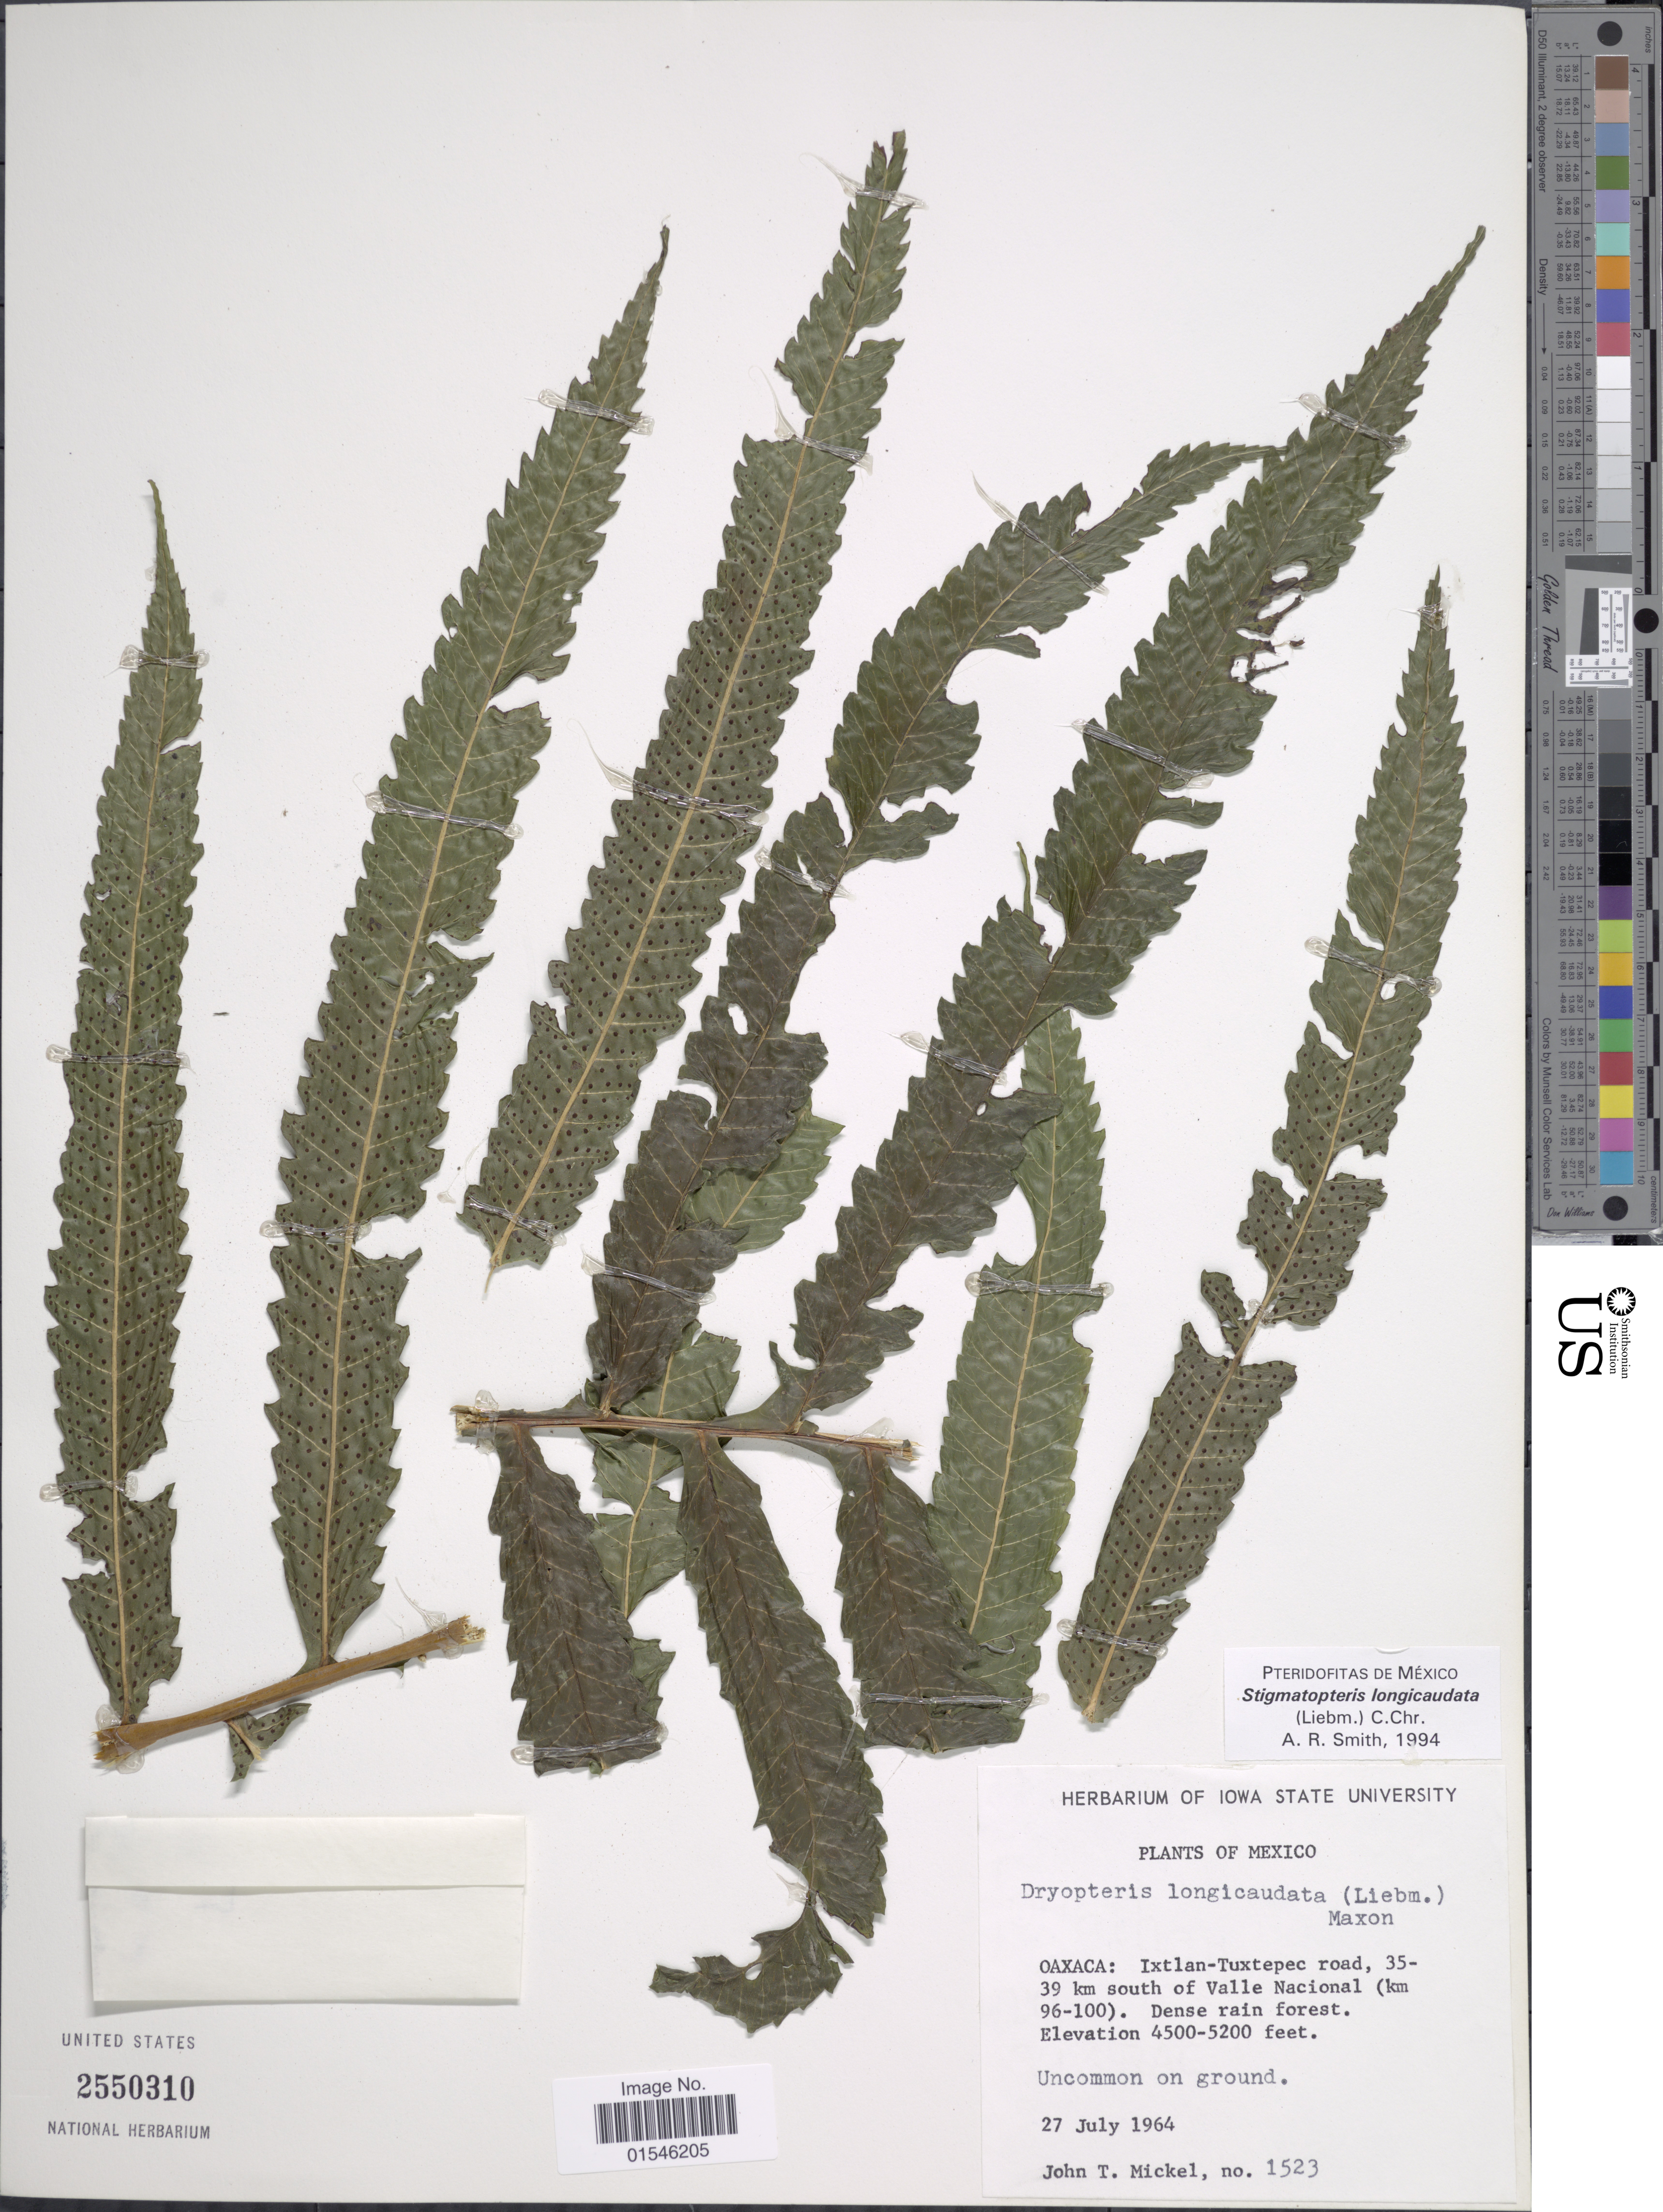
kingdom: Plantae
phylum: Tracheophyta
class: Polypodiopsida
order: Polypodiales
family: Dryopteridaceae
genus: Stigmatopteris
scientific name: Stigmatopteris longicaudata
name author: (Leibm.) C. Chr.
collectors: J. T. Mickel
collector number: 1523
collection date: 1964-07-27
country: Mexico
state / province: Oaxaca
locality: Ixtlan-Tuxtepec road, 35-39 km south of Valle Nacional (km 96-100)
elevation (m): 1372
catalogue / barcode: US 2550310